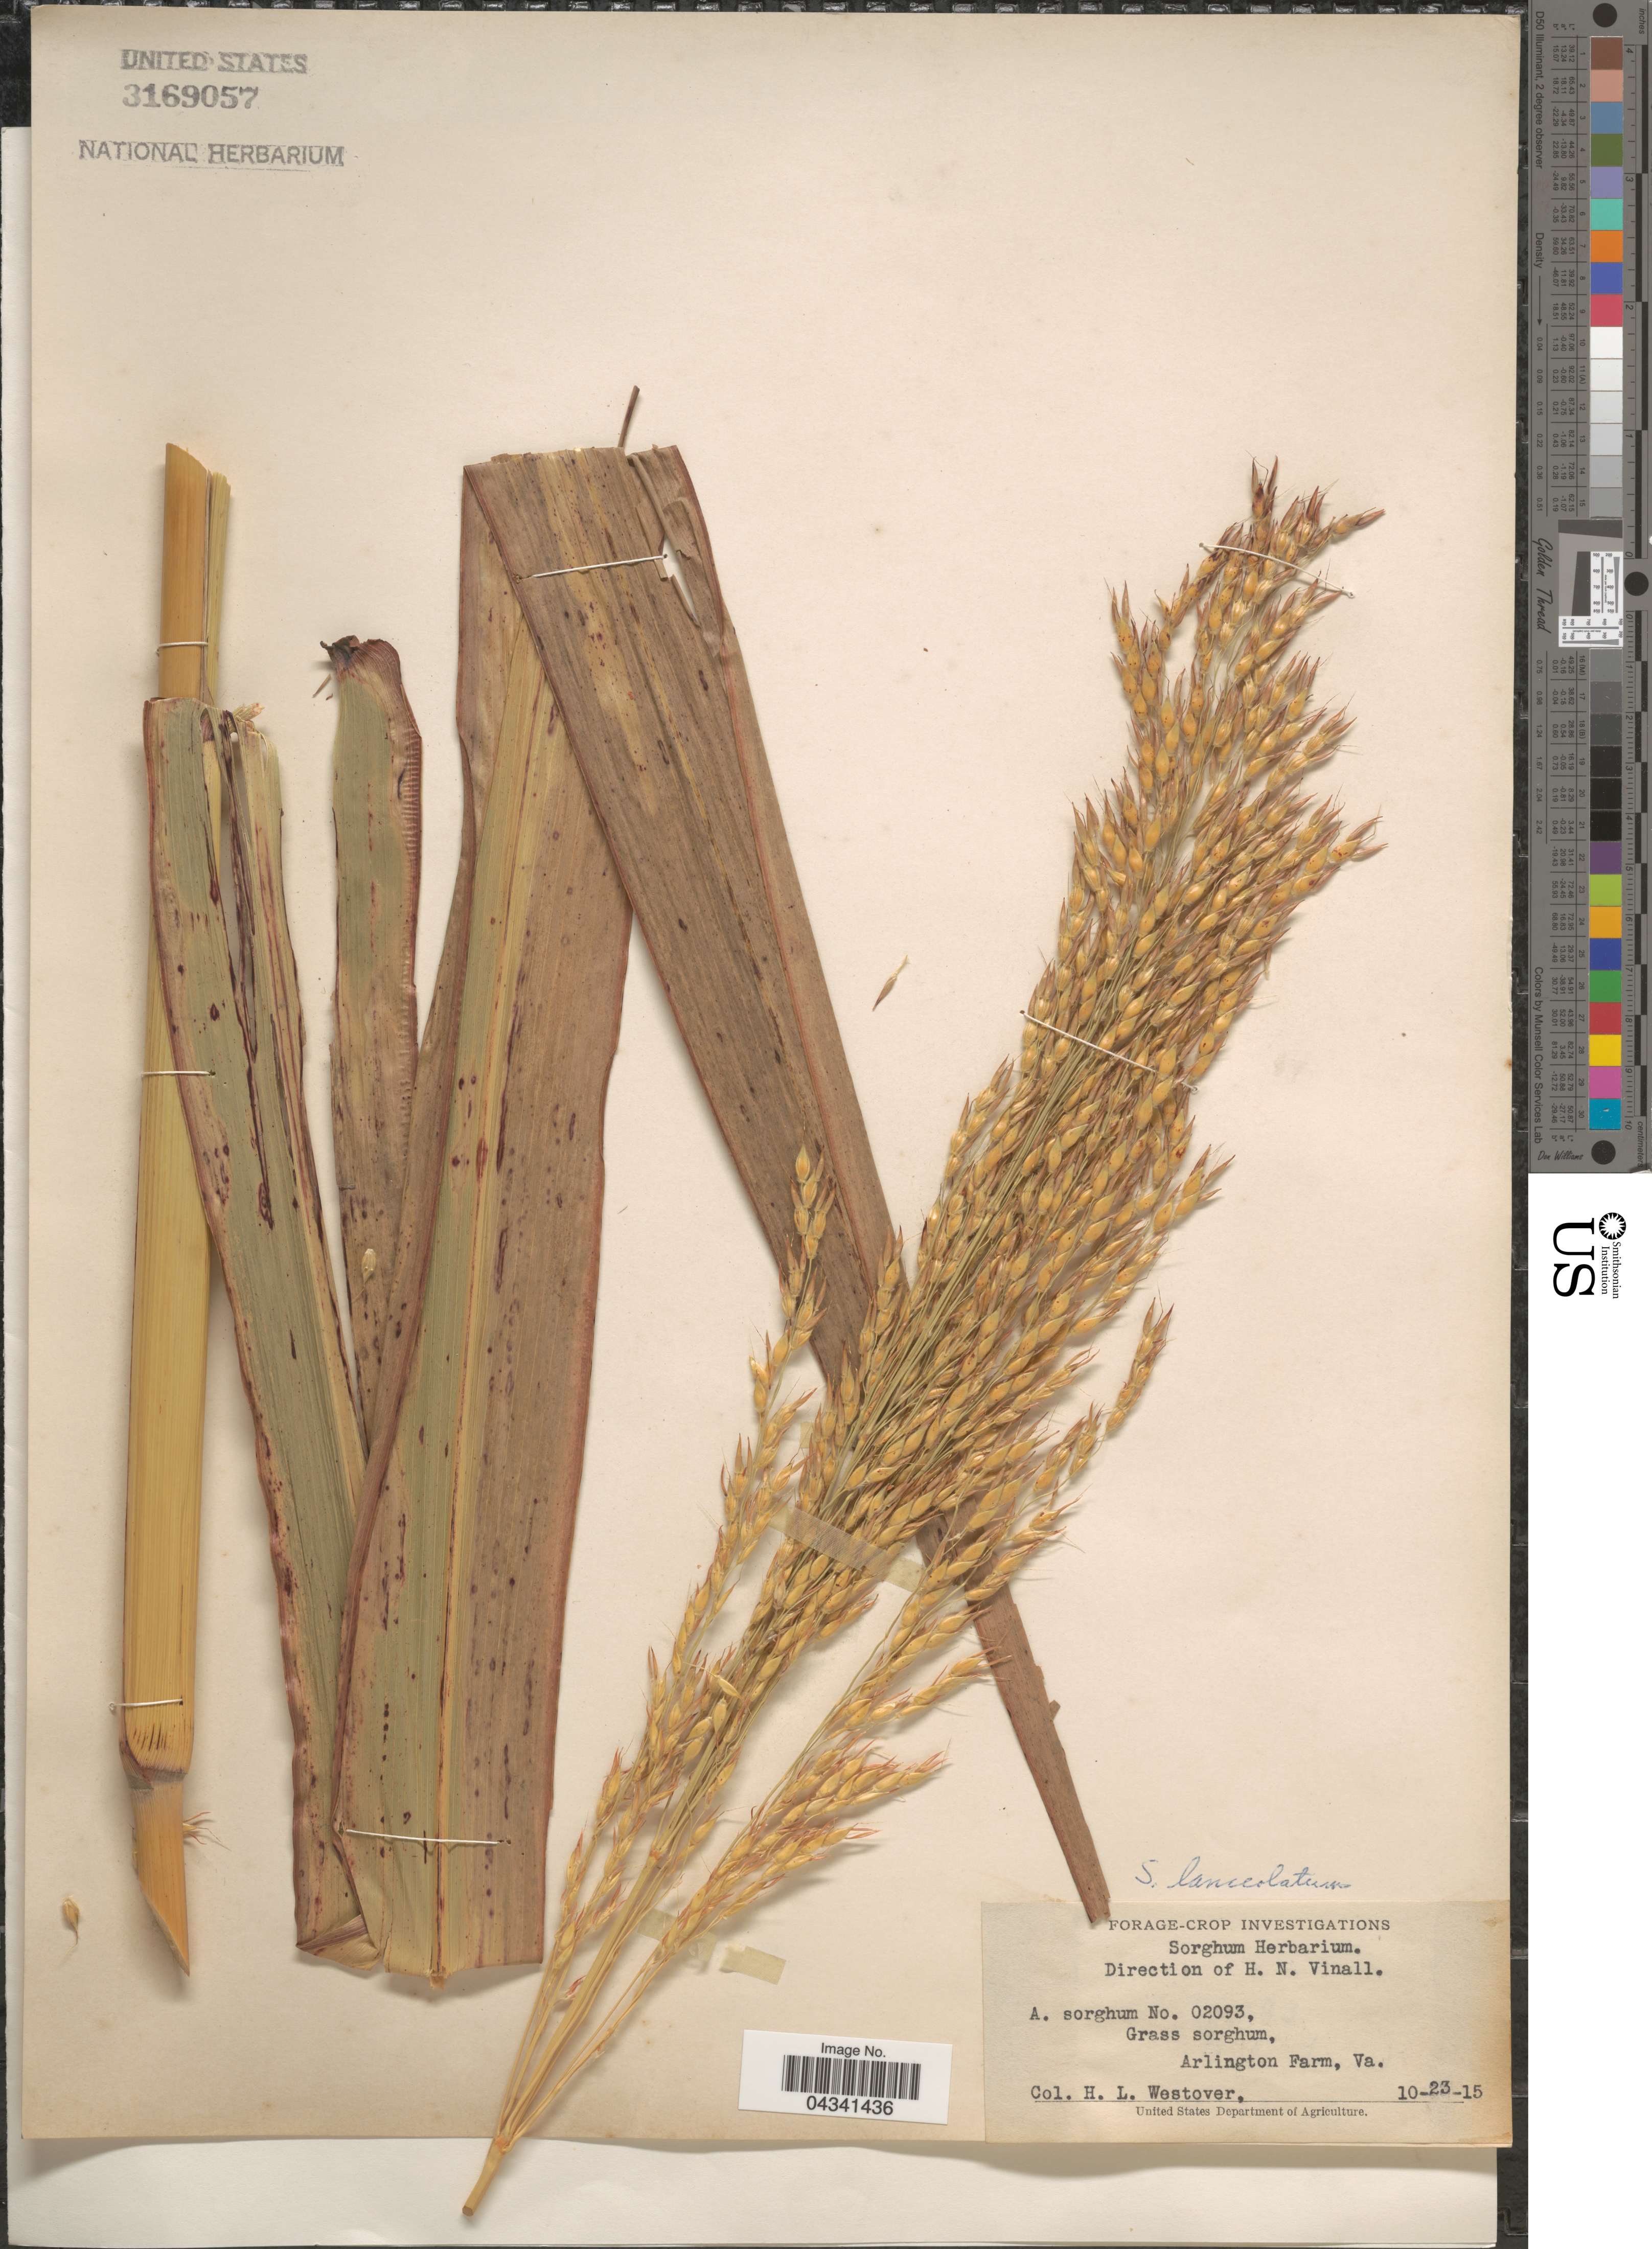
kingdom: Plantae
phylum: Tracheophyta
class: Liliopsida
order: Poales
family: Poaceae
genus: Sorghum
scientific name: Sorghum arundinaceum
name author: (Desv.) Stapf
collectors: H. Westover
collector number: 02093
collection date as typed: Transcribed d/m/y: 23/10/15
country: United States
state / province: Virginia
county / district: Arlington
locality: Arlington Farm.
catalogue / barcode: US 3169057